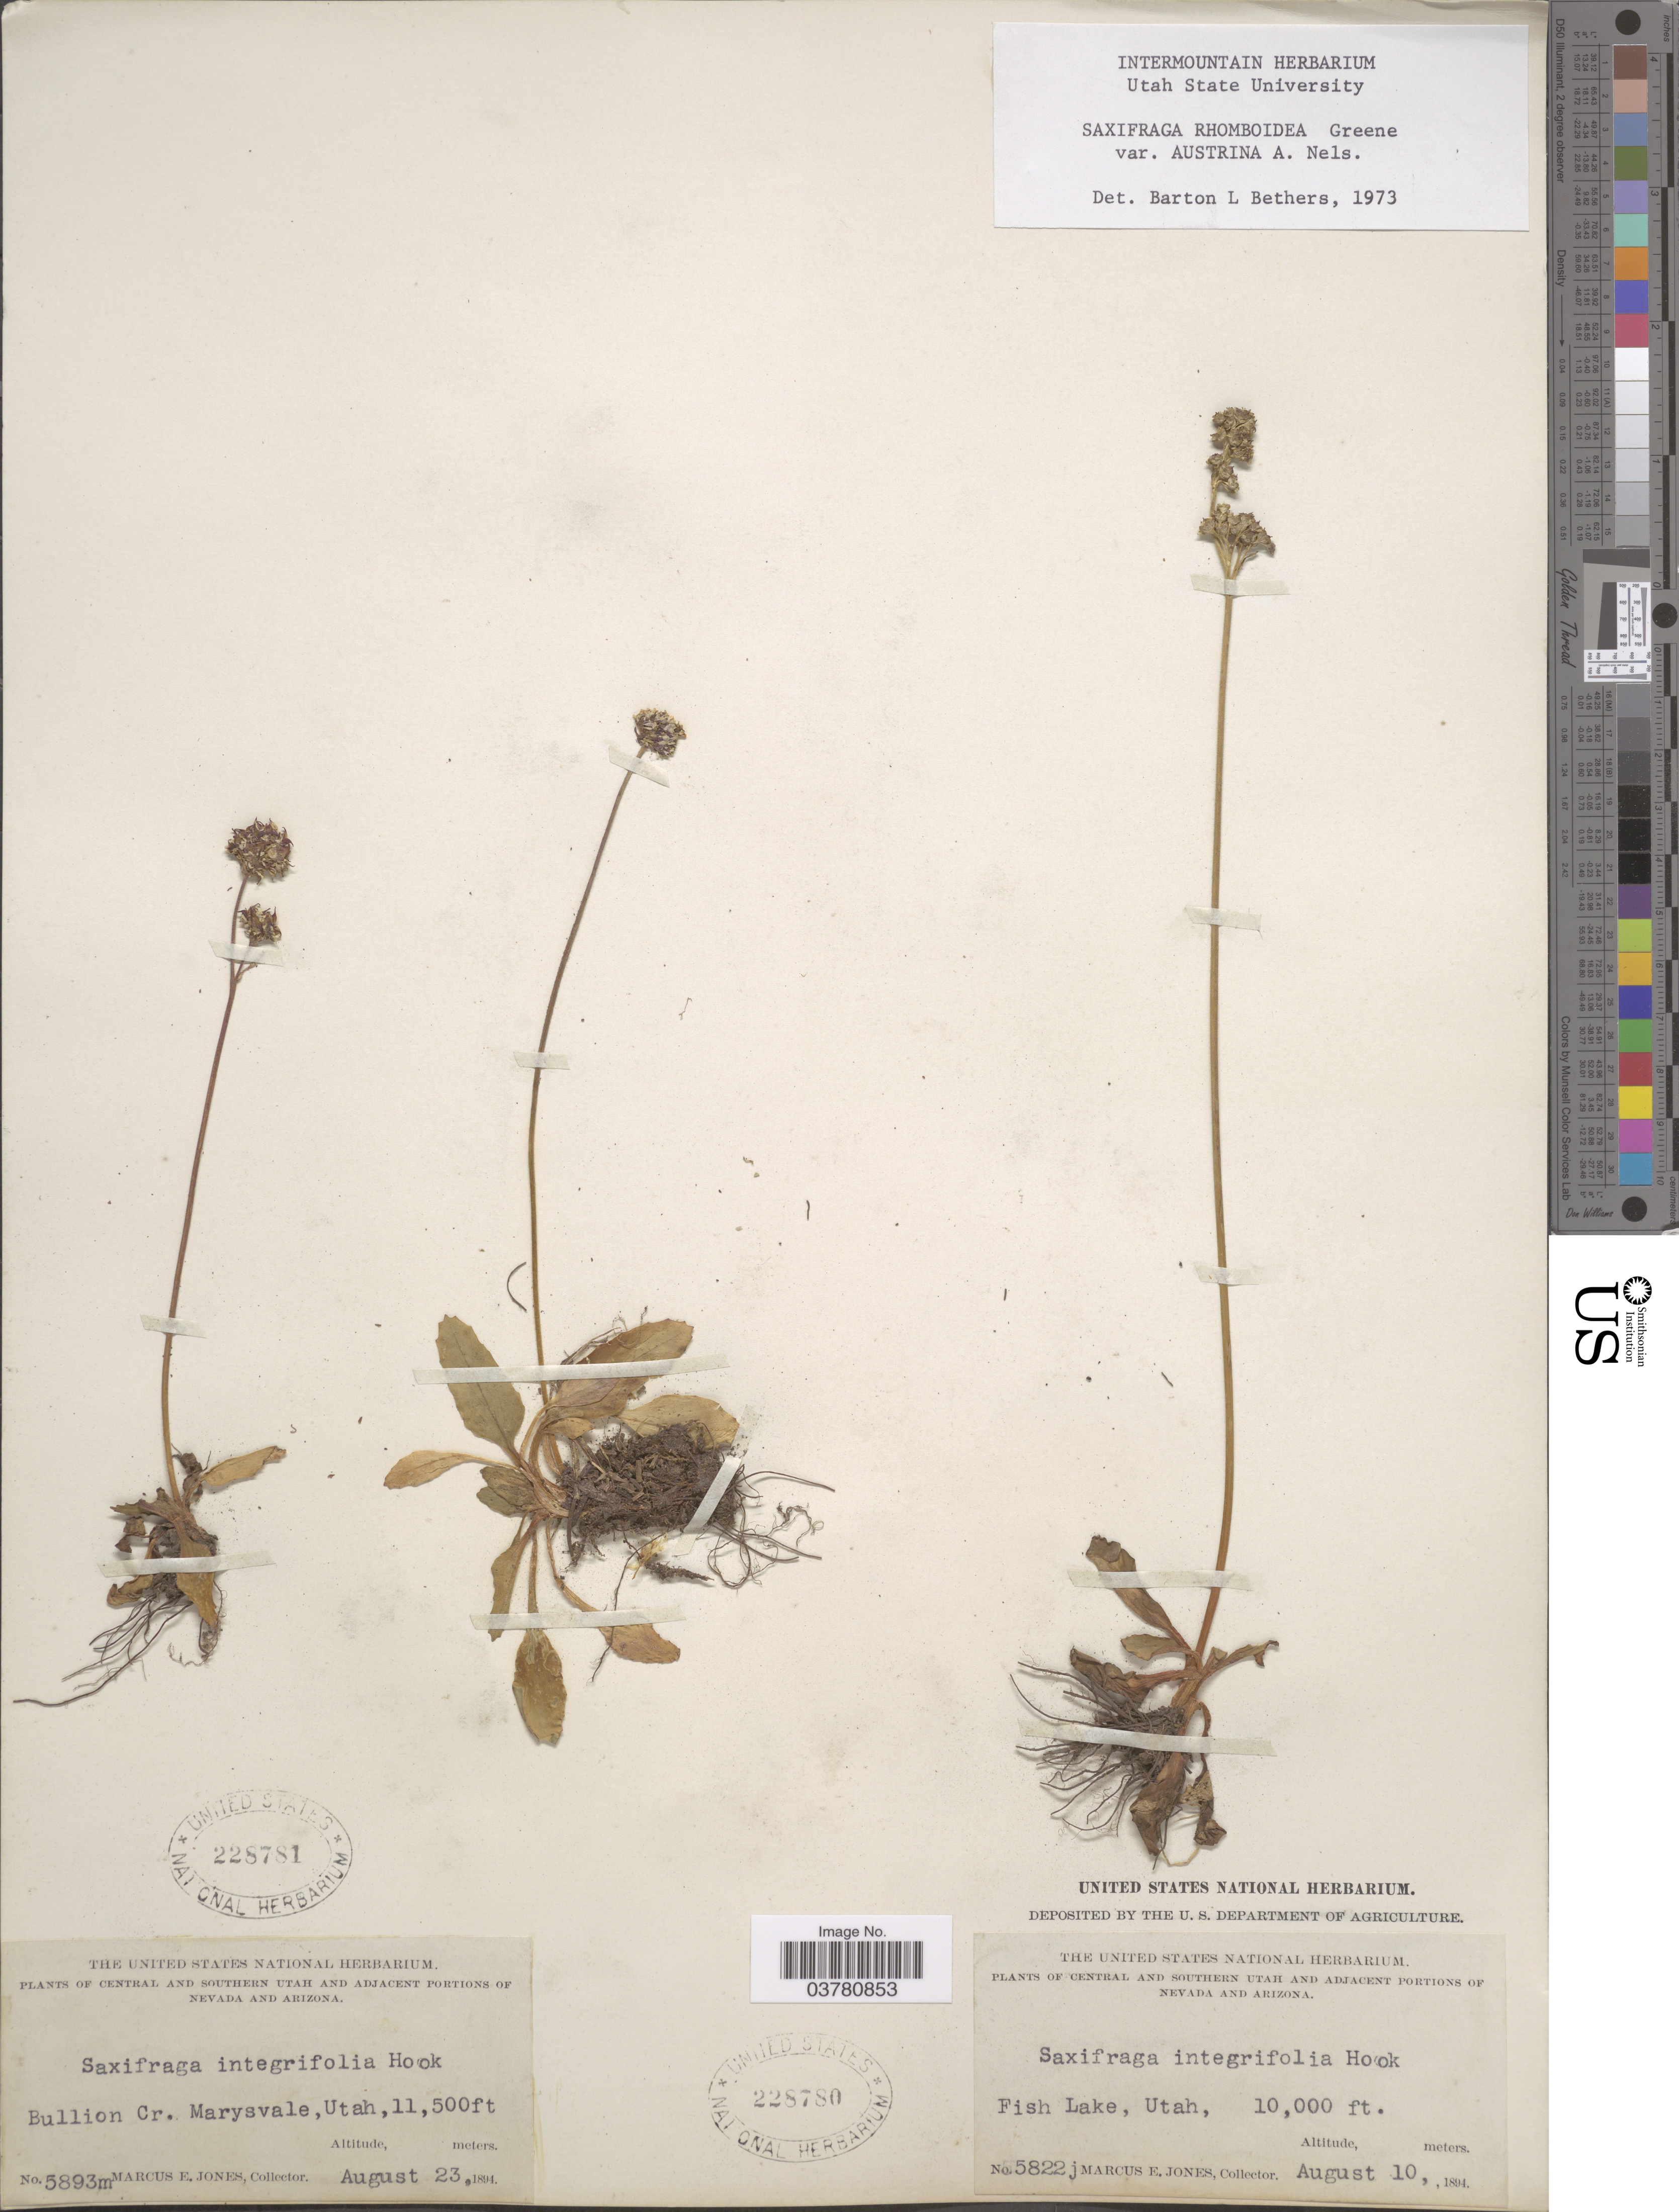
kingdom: Plantae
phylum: Tracheophyta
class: Magnoliopsida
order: Saxifragales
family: Saxifragaceae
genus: Micranthes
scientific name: Micranthes rhomboidea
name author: (Greene) Small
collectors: M. E. Jones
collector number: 5893m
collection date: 1894-08-23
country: United States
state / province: Utah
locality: Central and Southern Utah. Bullion Cr. Marysvale.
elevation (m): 3505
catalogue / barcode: US 228781